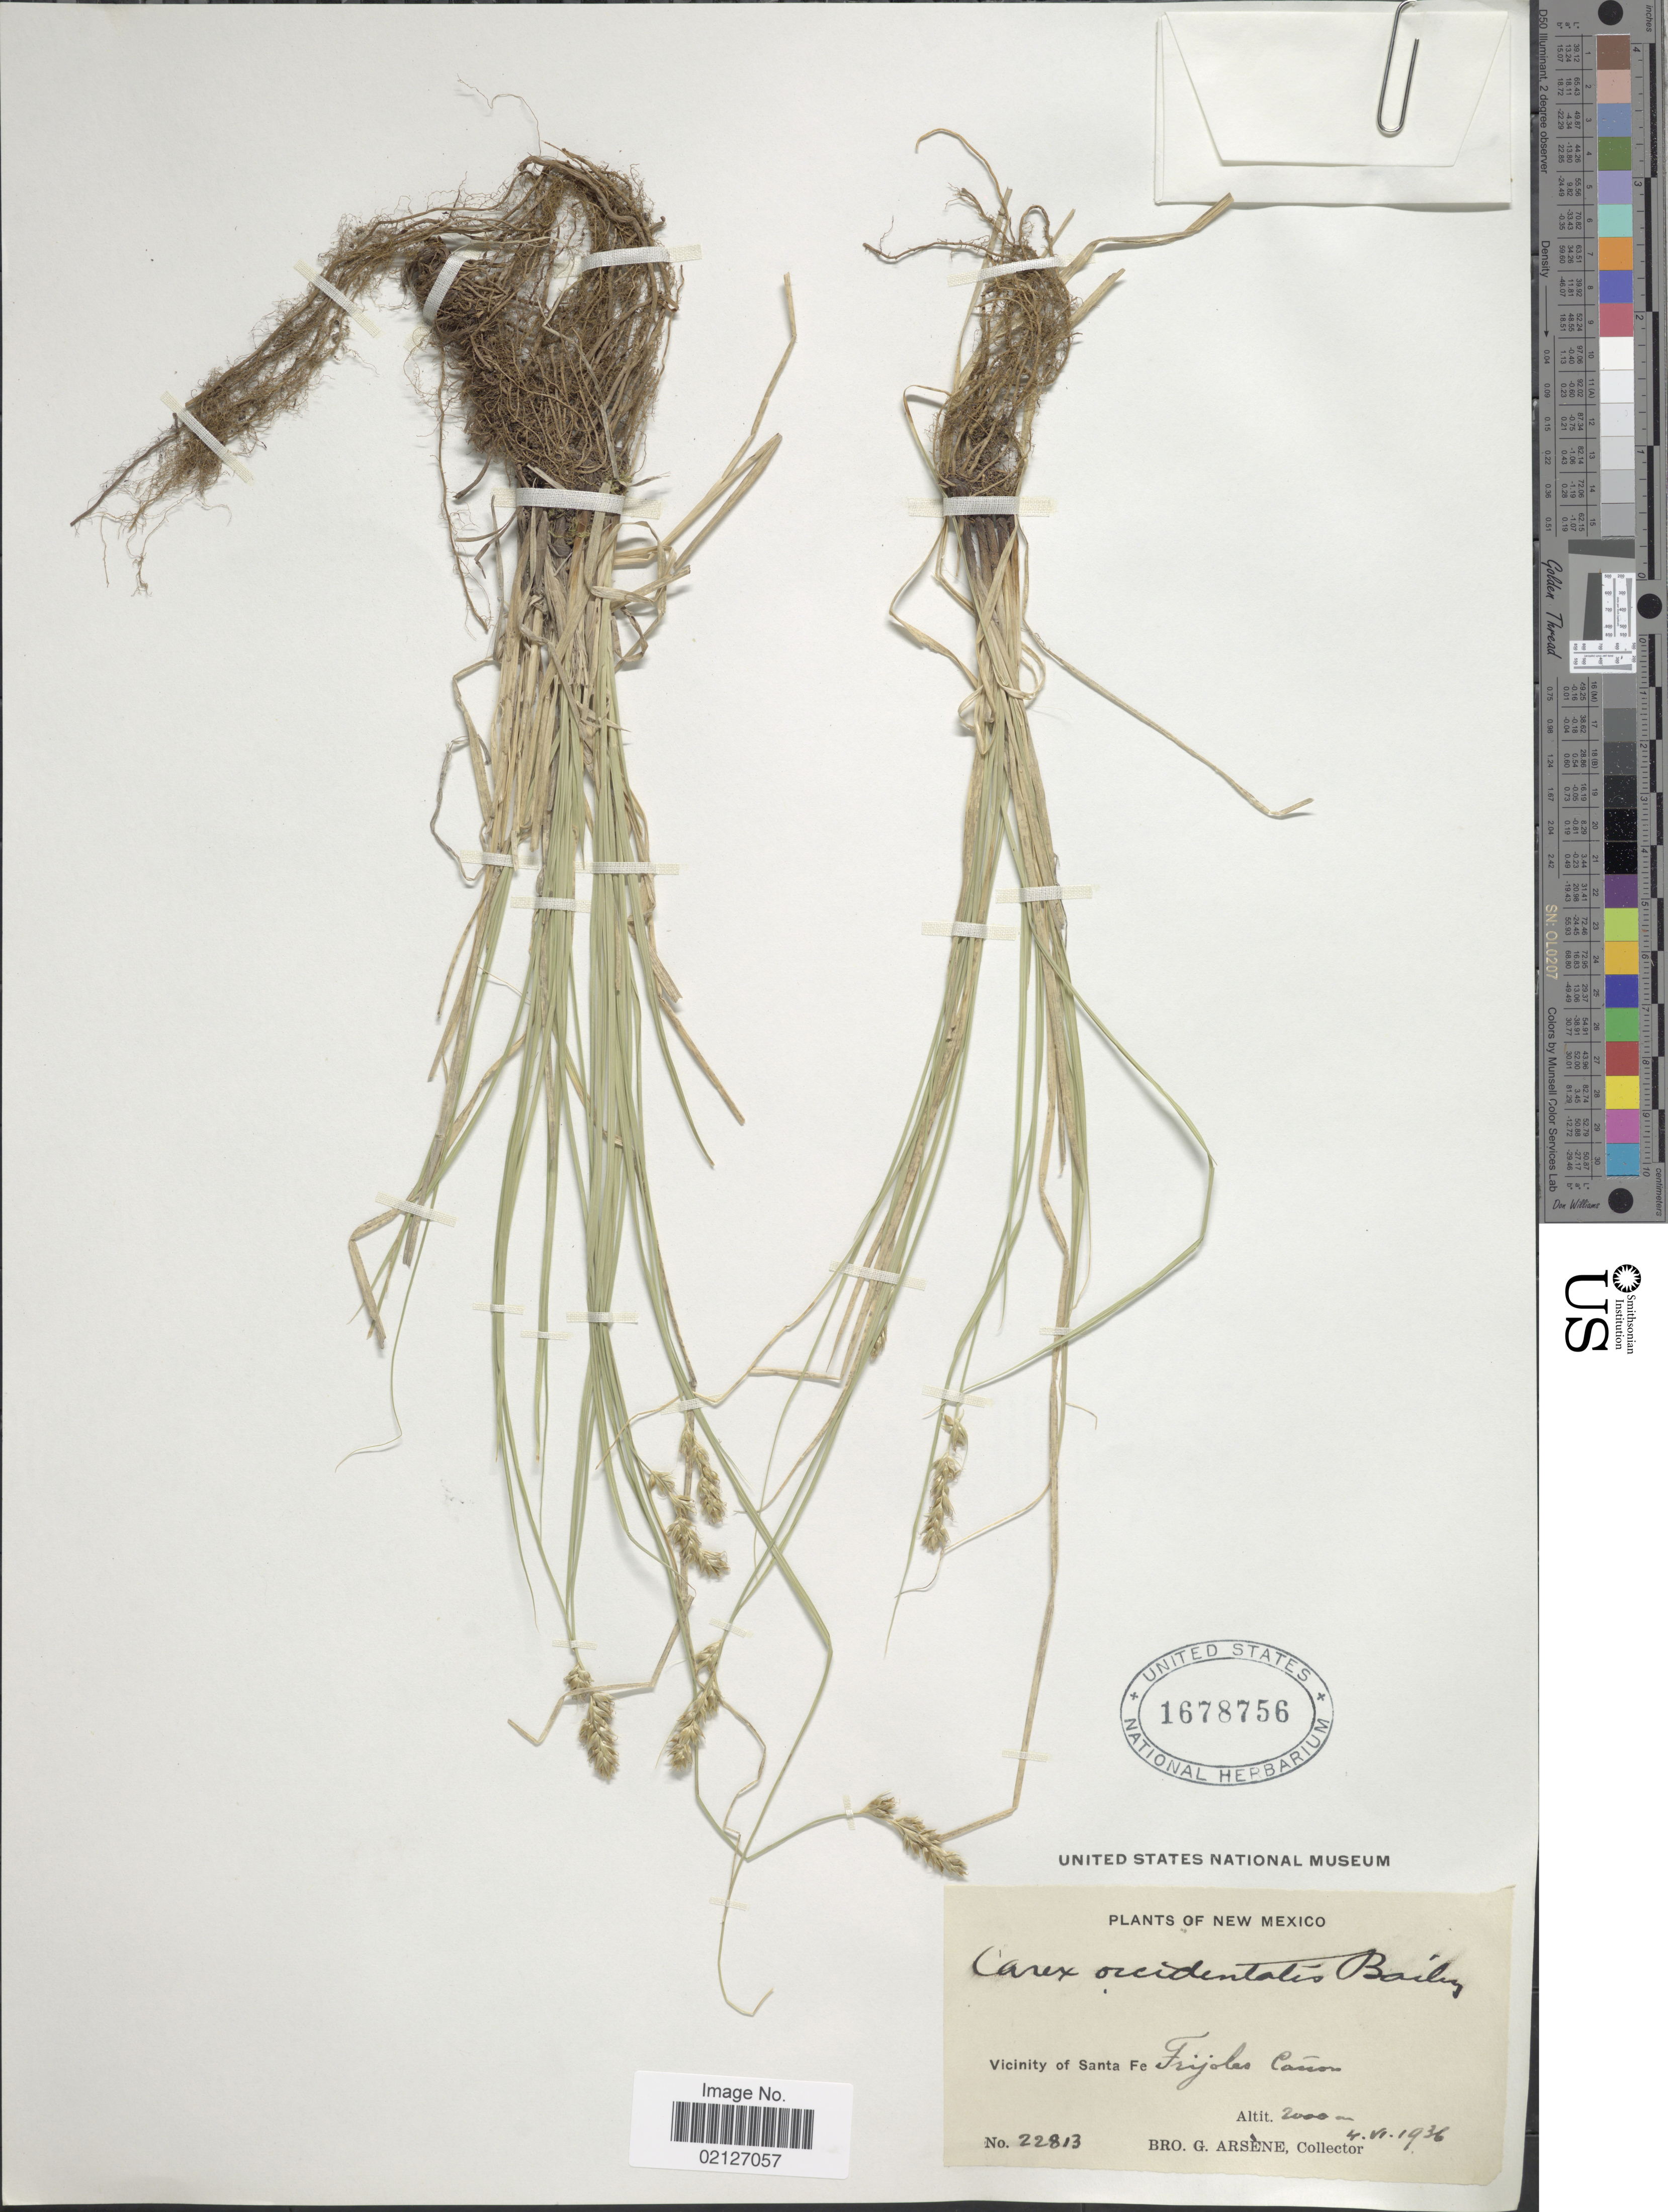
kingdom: Plantae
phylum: Tracheophyta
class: Liliopsida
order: Poales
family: Cyperaceae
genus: Carex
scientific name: Carex occidentalis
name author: L.H. Bailey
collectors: Bro. G. Arsène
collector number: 22813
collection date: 1936-06-04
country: United States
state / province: New Mexico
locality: Vicinity of Santa Fe Frijolas Canon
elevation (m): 2000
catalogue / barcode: US 1678756